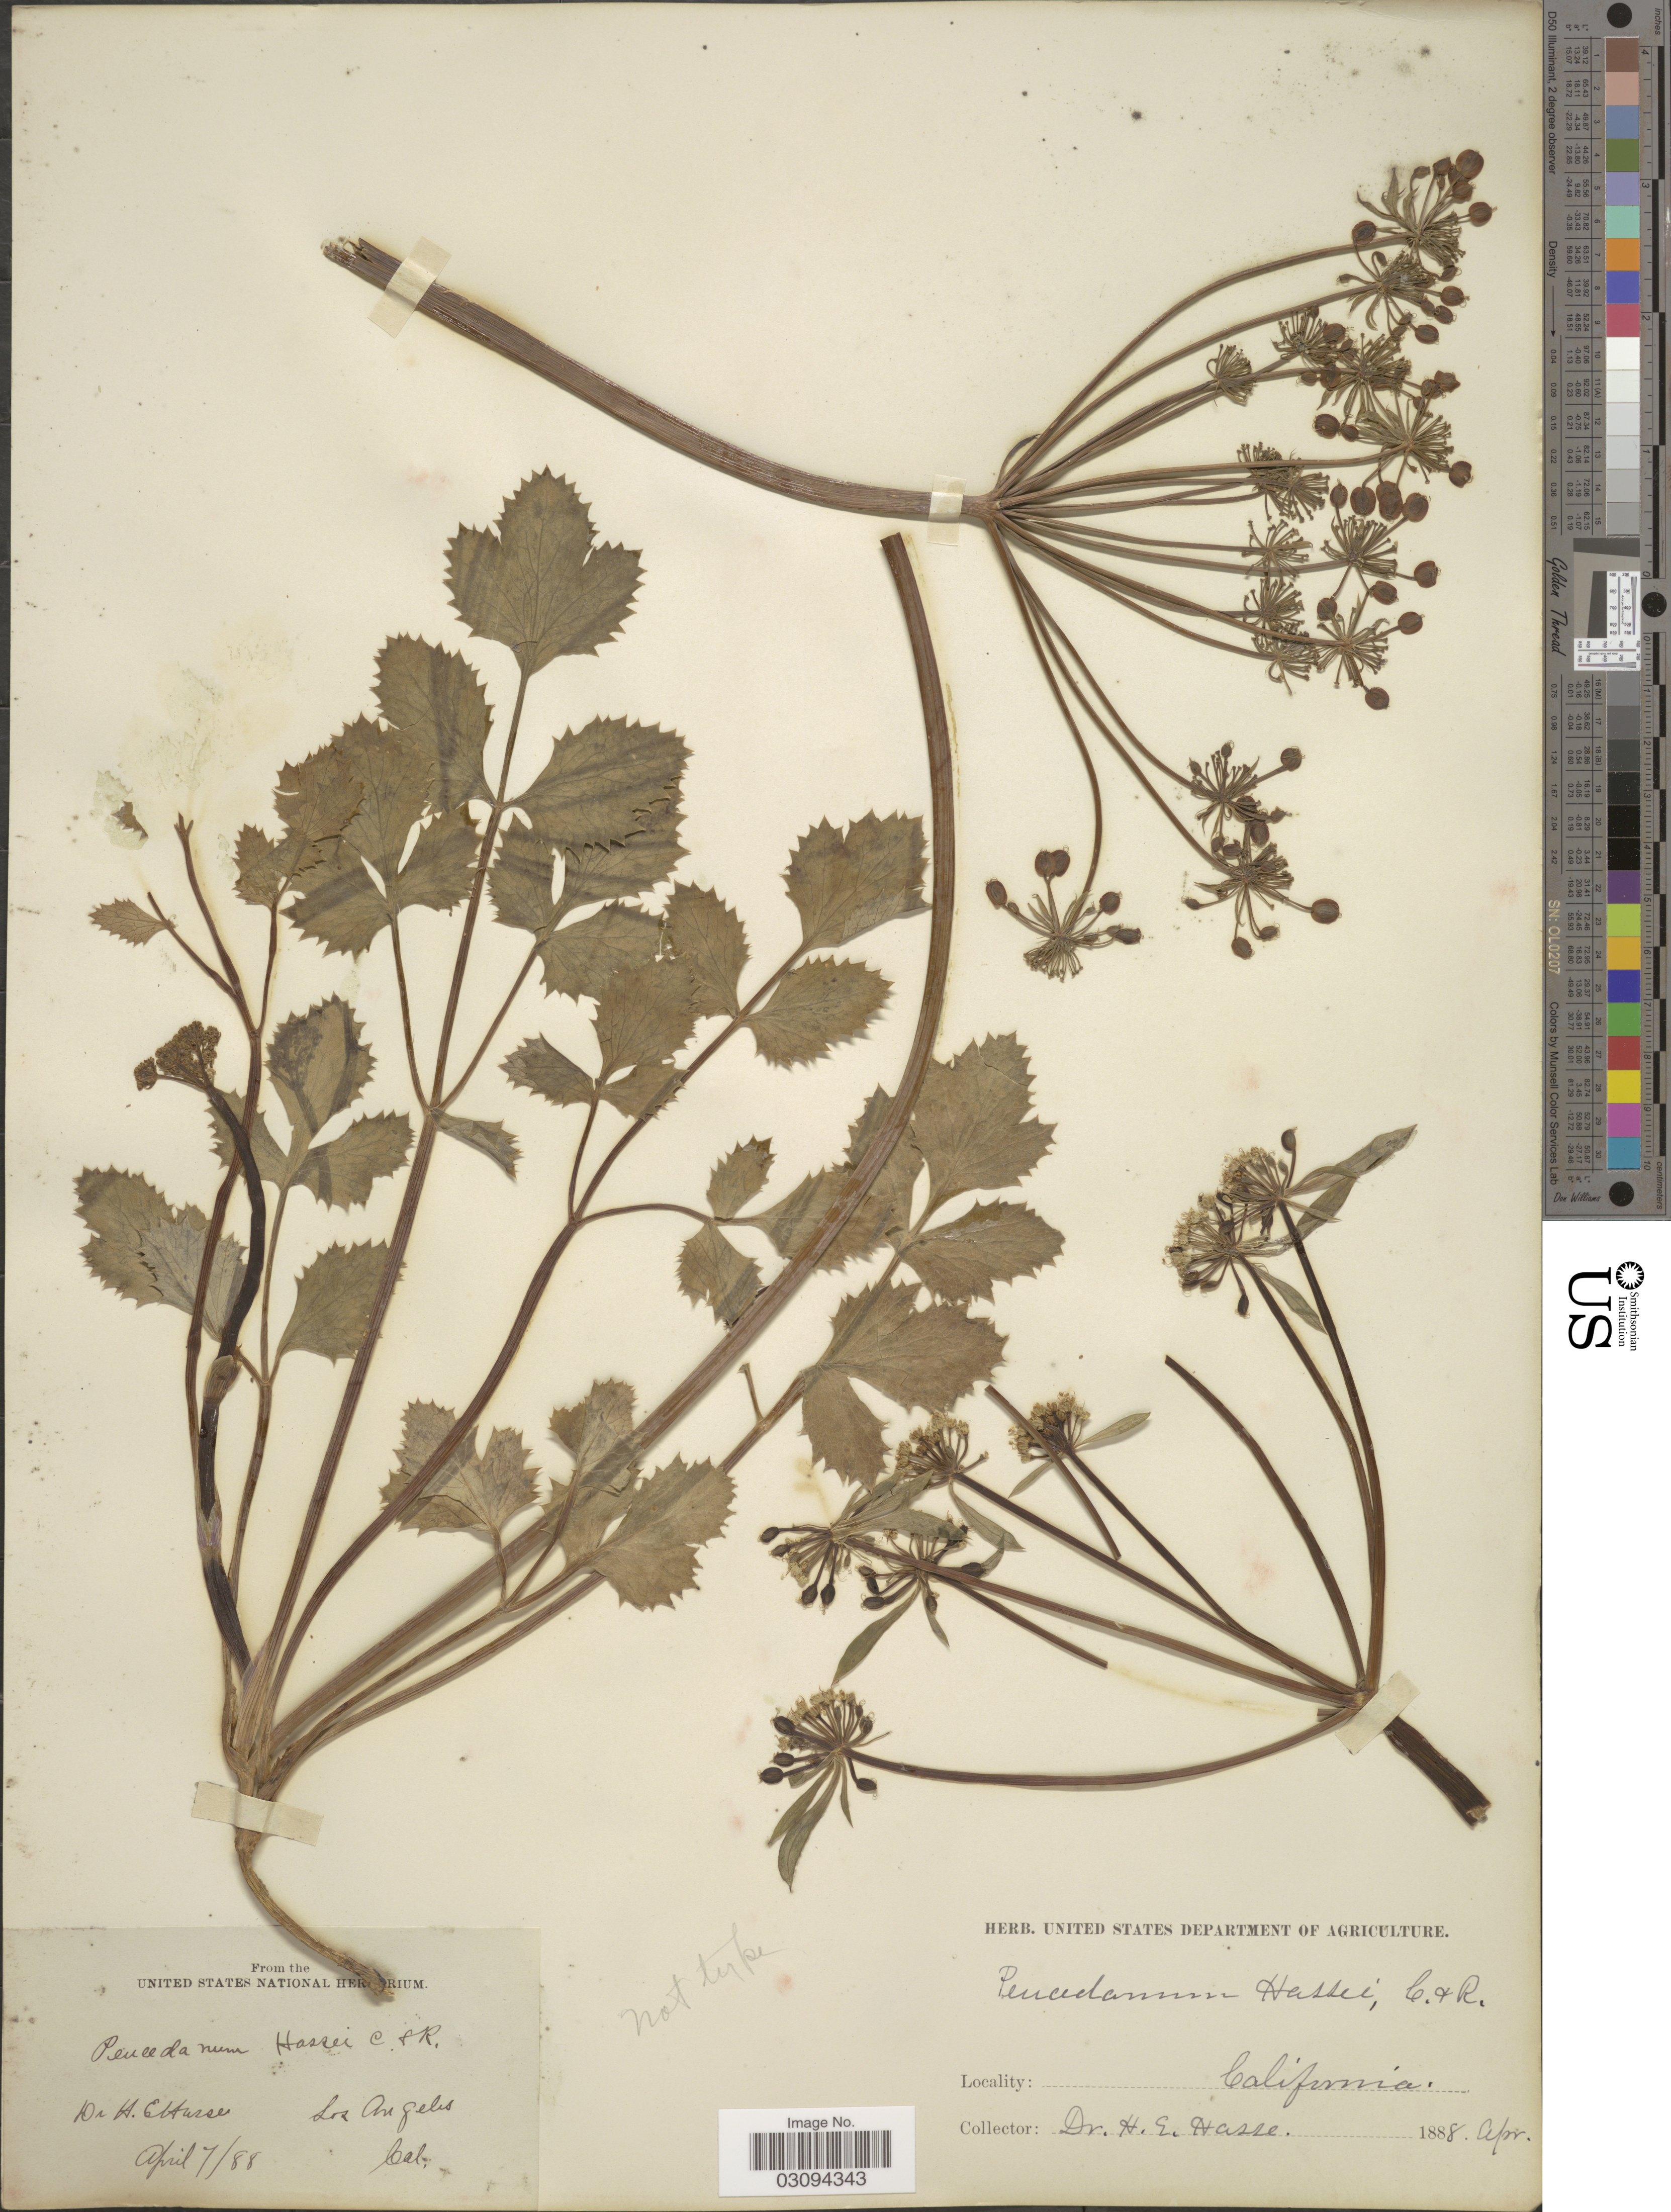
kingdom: Plantae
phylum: Tracheophyta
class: Magnoliopsida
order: Apiales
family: Apiaceae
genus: Lomatium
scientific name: Lomatium lucidum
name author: (Nutt. ex Torr. & A. Gray) Jeps.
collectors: H. E. Hasse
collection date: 1888-04-07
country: United States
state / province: California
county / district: Los Angeles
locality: Los Angeles.